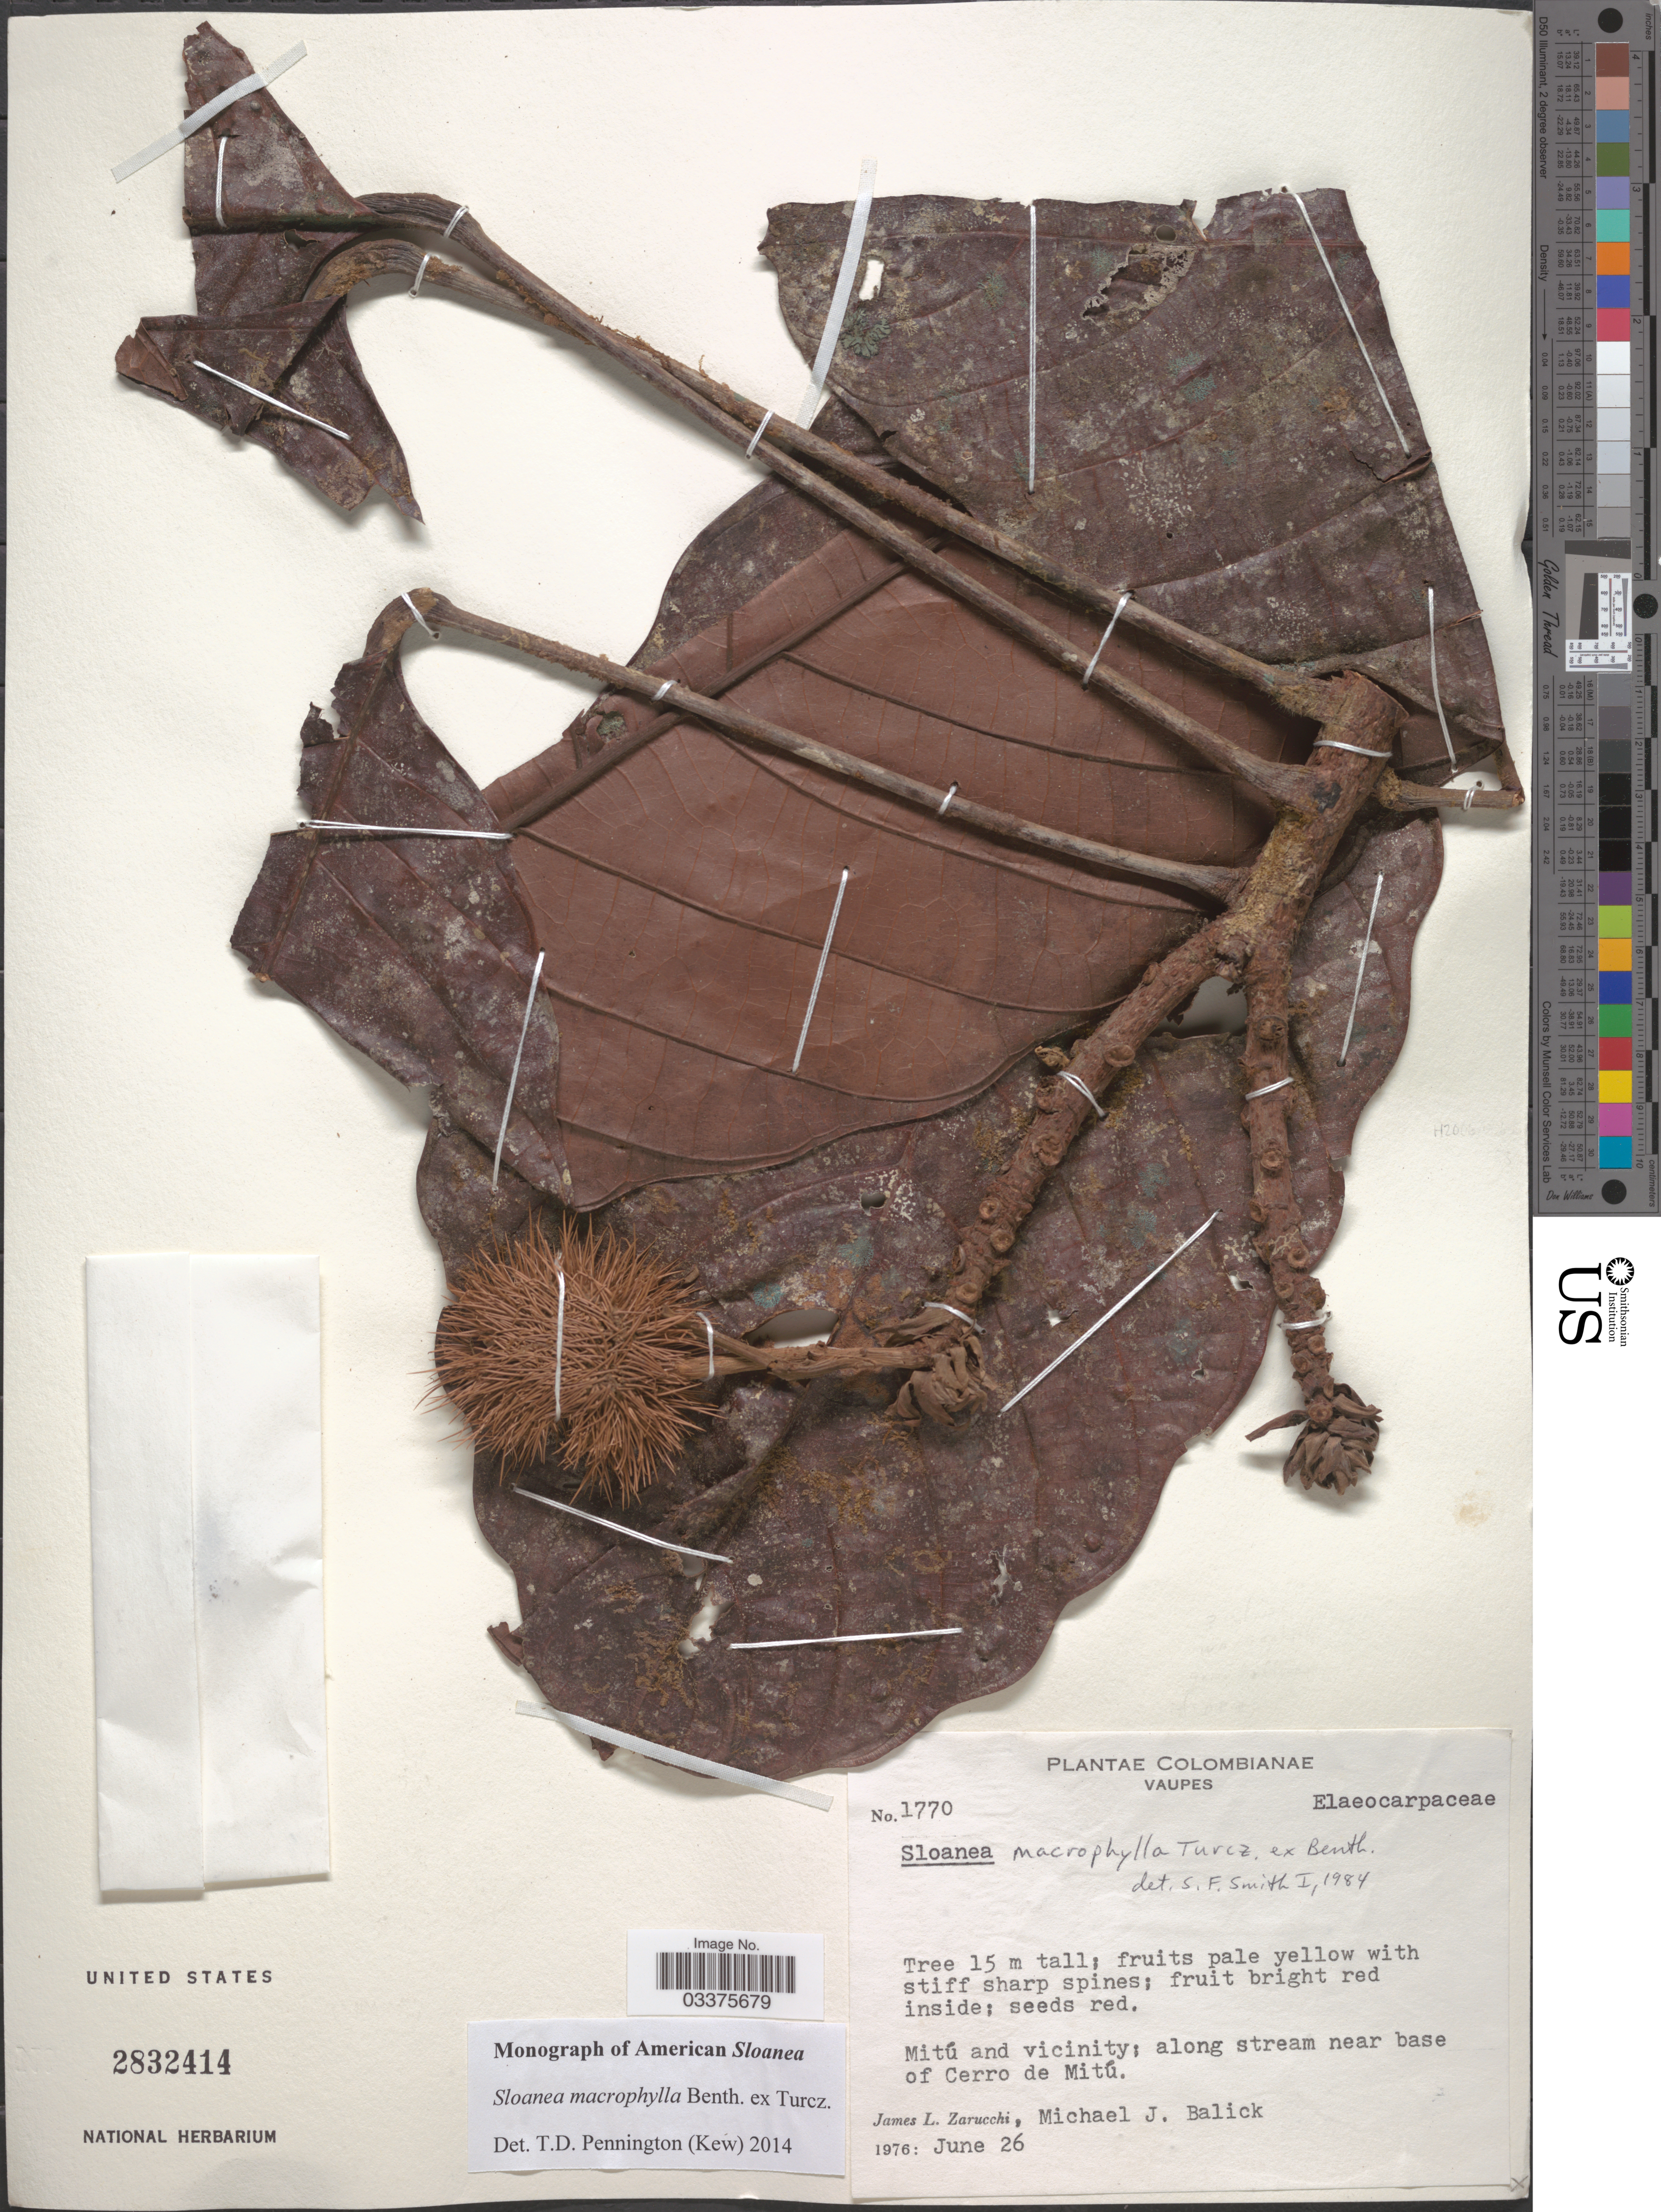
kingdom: Plantae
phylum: Tracheophyta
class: Magnoliopsida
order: Oxalidales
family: Elaeocarpaceae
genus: Sloanea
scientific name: Sloanea macrophylla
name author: Benth. ex Turcz.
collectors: J. L. Zarucchi & M. J. Balick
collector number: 1770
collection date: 1976-06-26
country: Colombia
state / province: Vaupés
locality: Mitú and vicinity; along stream near base of Cerro de Mitú.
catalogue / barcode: US 2832414